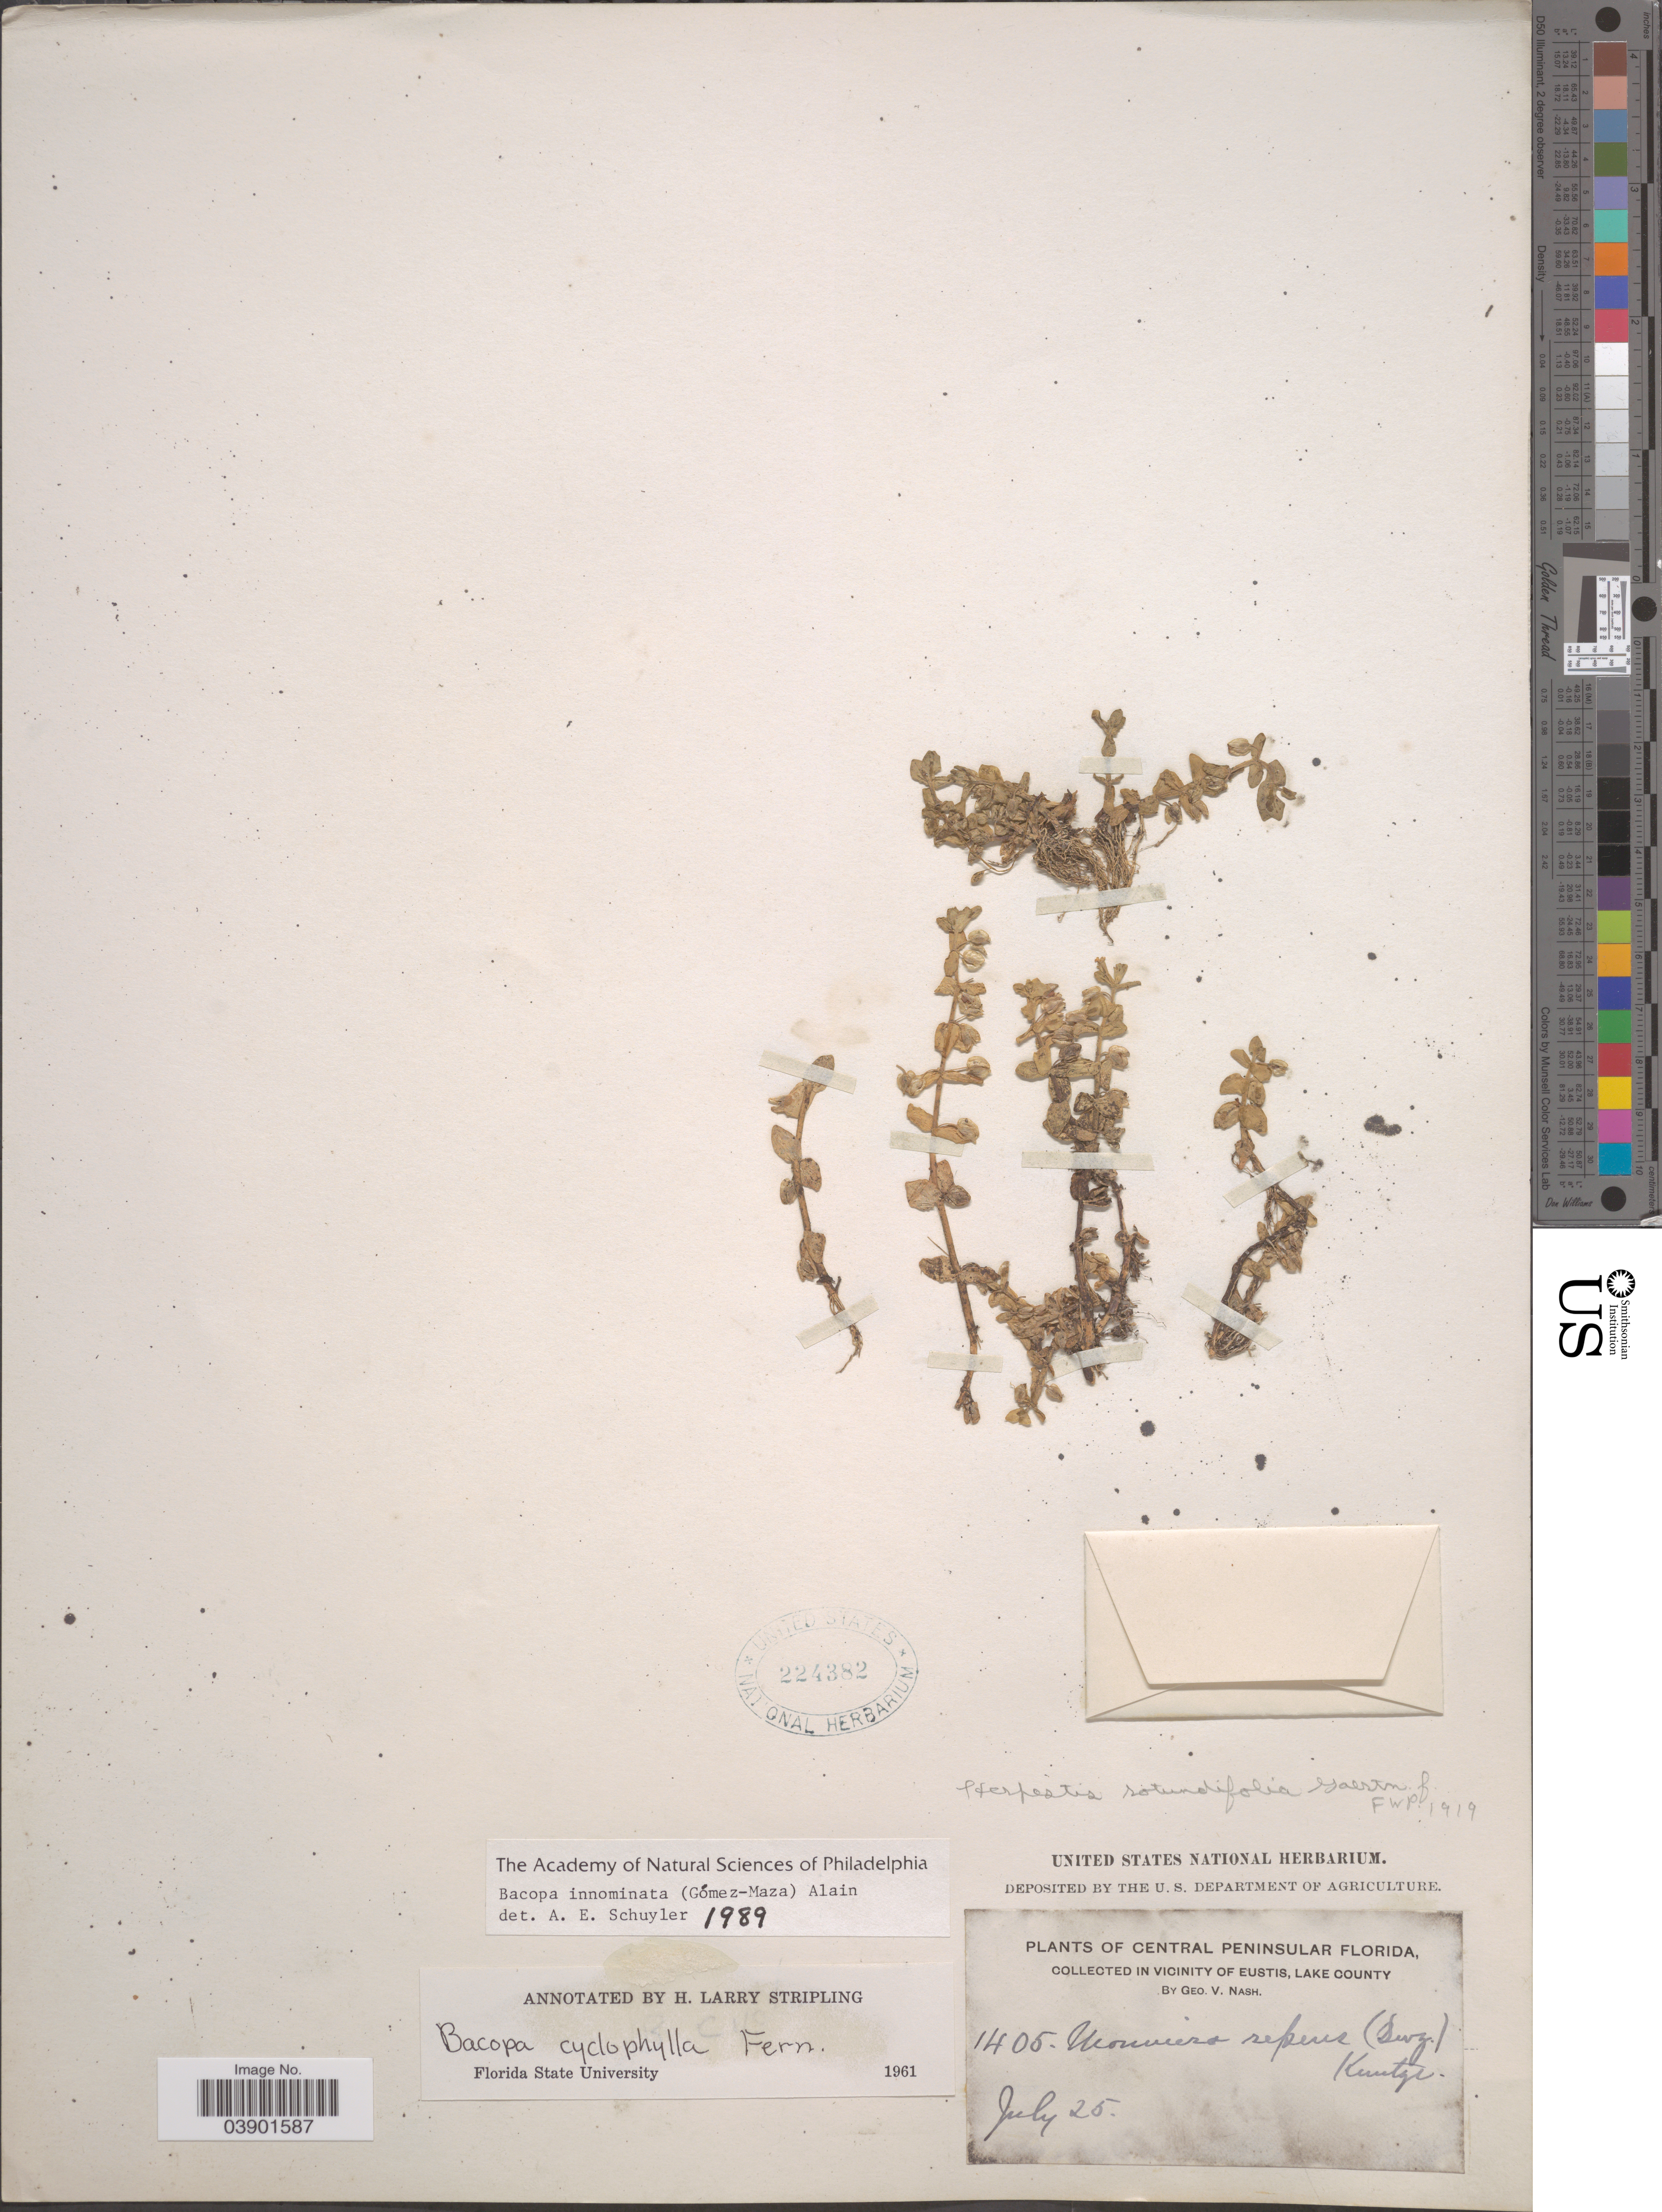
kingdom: Plantae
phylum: Tracheophyta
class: Magnoliopsida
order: Lamiales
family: Plantaginaceae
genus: Bacopa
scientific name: Bacopa innominata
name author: (M. Gómez) Alain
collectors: G. V. Nash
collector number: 1405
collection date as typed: Transcribed d/m/y: /7/25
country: United States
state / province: Florida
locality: Central Peninsular Florida. In Vicinity of Eustis, Lake County.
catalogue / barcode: US 224382